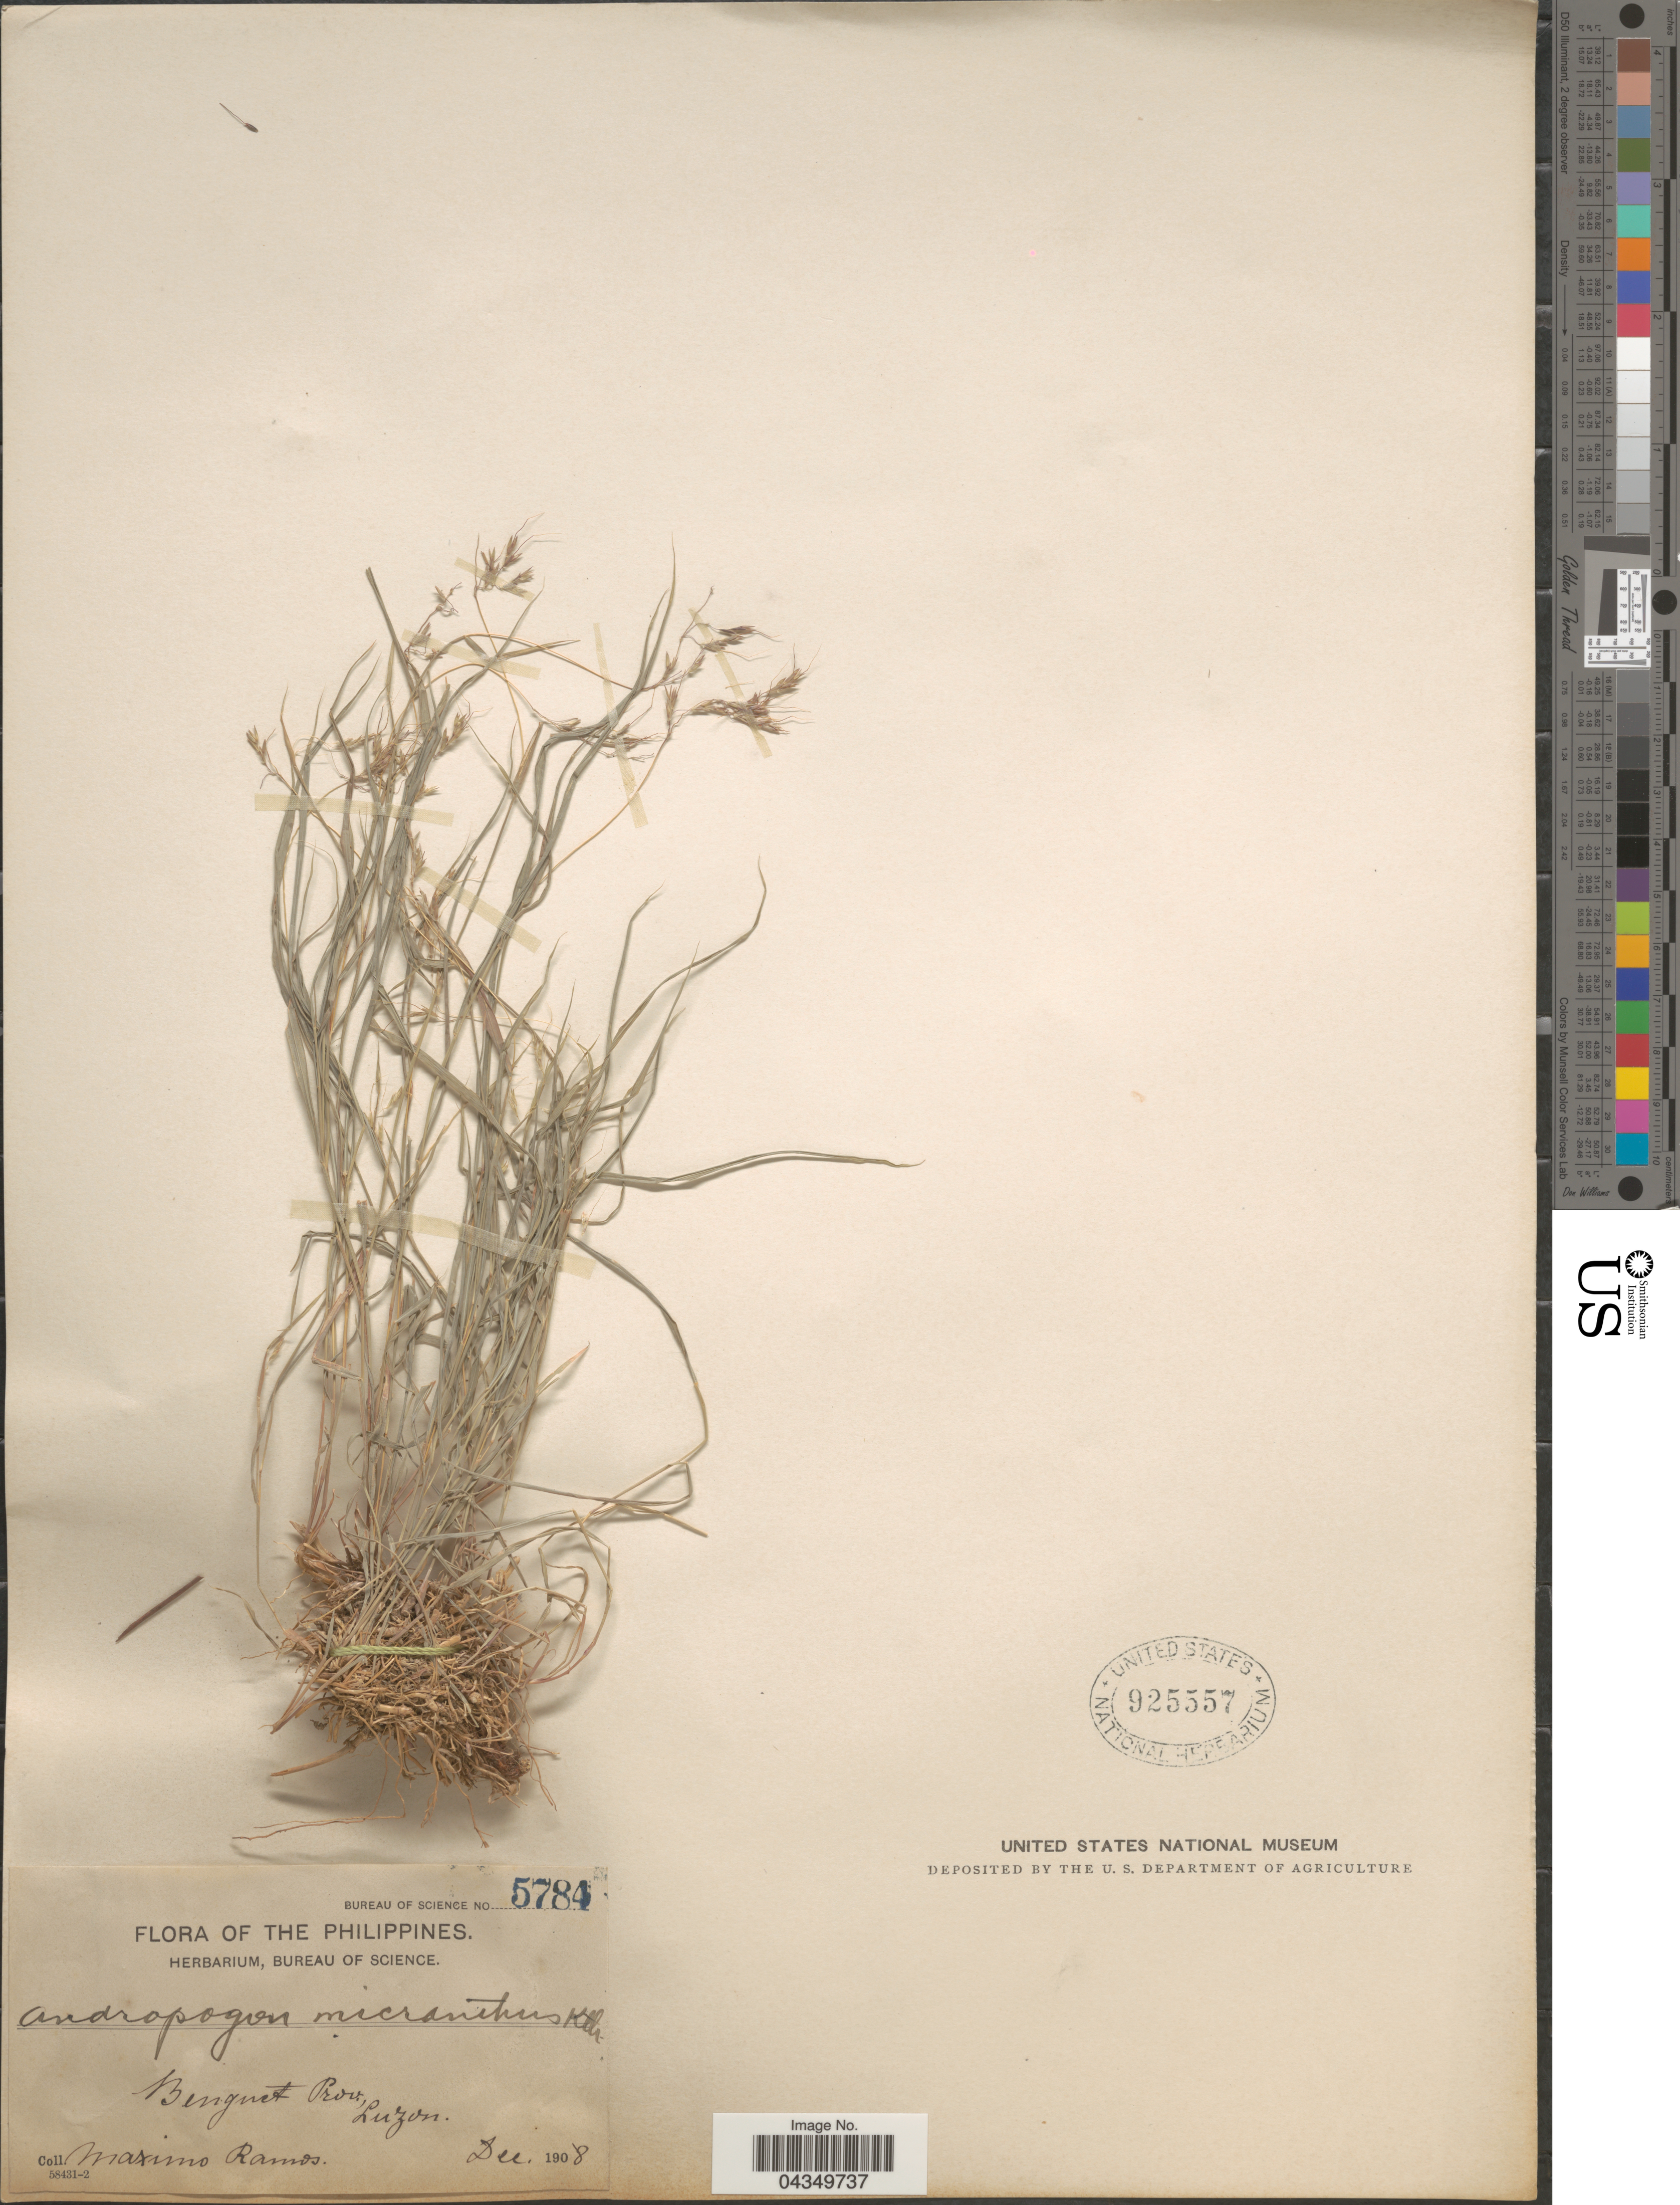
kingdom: Plantae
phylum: Tracheophyta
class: Liliopsida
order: Poales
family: Poaceae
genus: Capillipedium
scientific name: Capillipedium parviflorum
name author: (R. Br.) Stapf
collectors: M. Ramos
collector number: Bureau of Science 5784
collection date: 1908-12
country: Philippines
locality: Benguet Prov, Luzon.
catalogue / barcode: US 925557